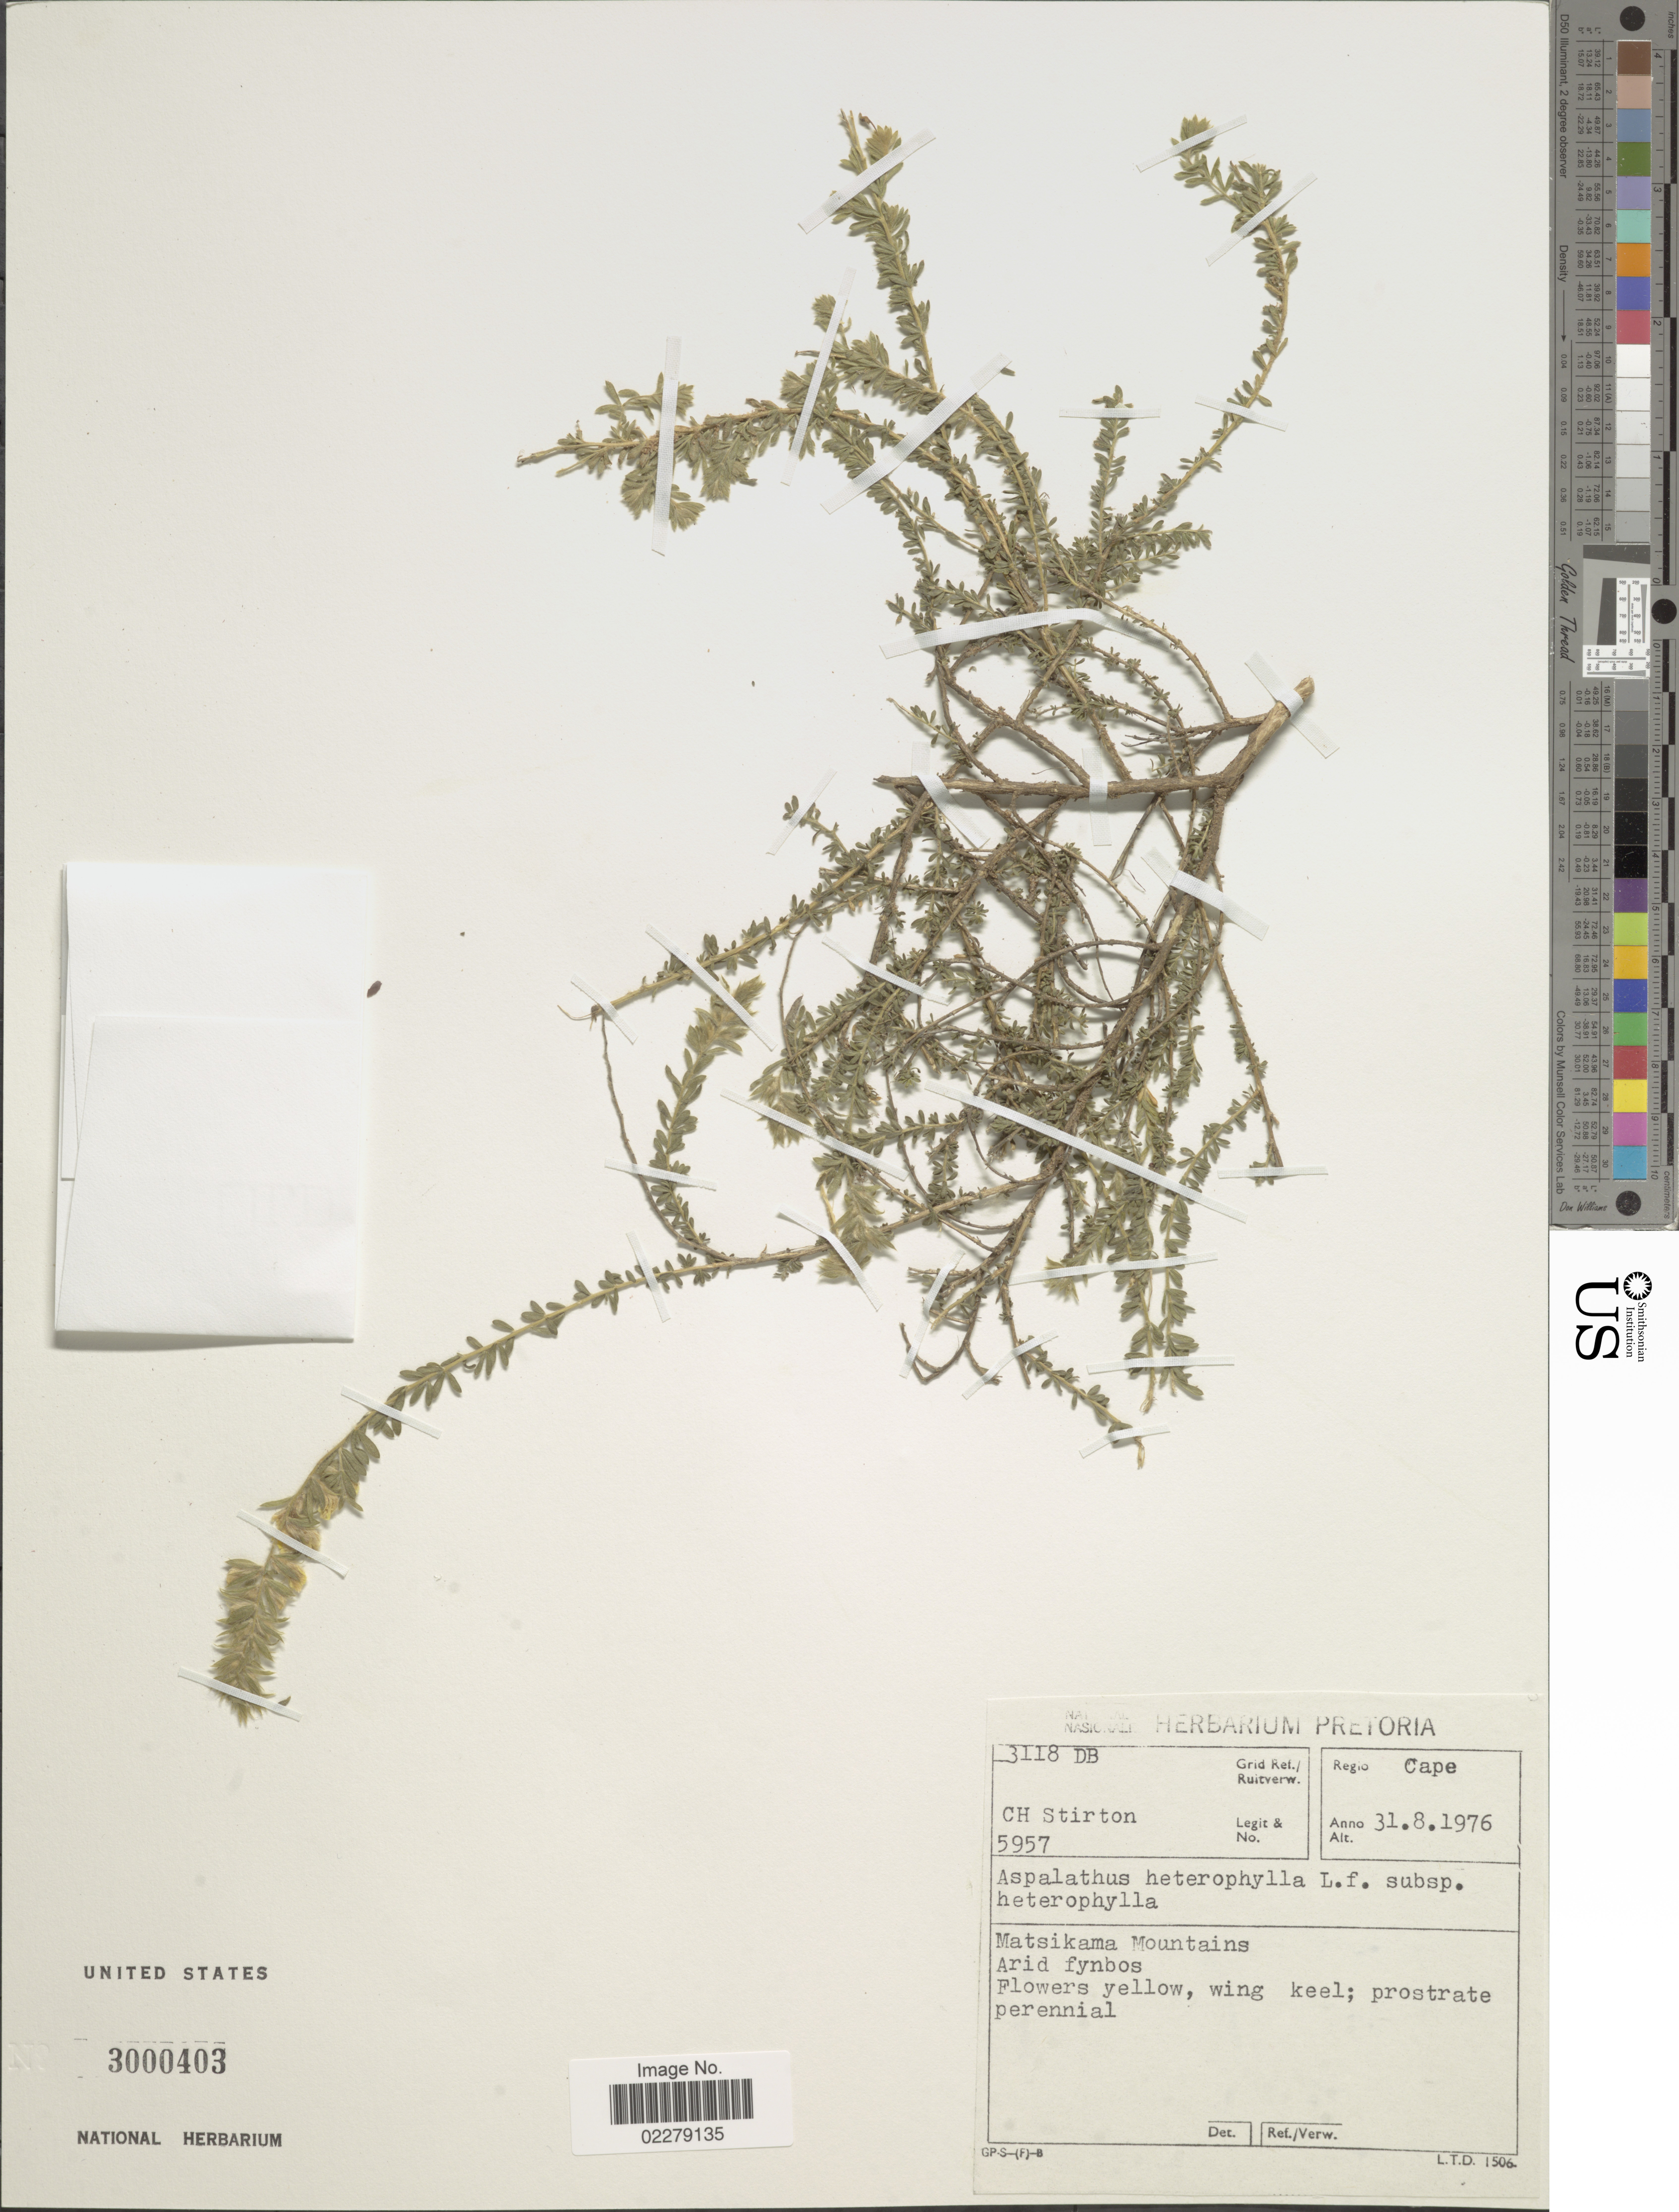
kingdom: Plantae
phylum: Tracheophyta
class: Magnoliopsida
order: Fabales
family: Fabaceae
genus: Aspalathus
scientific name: Aspalathus heterophylla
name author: L. f.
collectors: C. H. Stirton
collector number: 5957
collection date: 1976-08-31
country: South Africa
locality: Regio Cape. Matsikama Mountains. Arid fynbos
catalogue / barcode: US 3000403